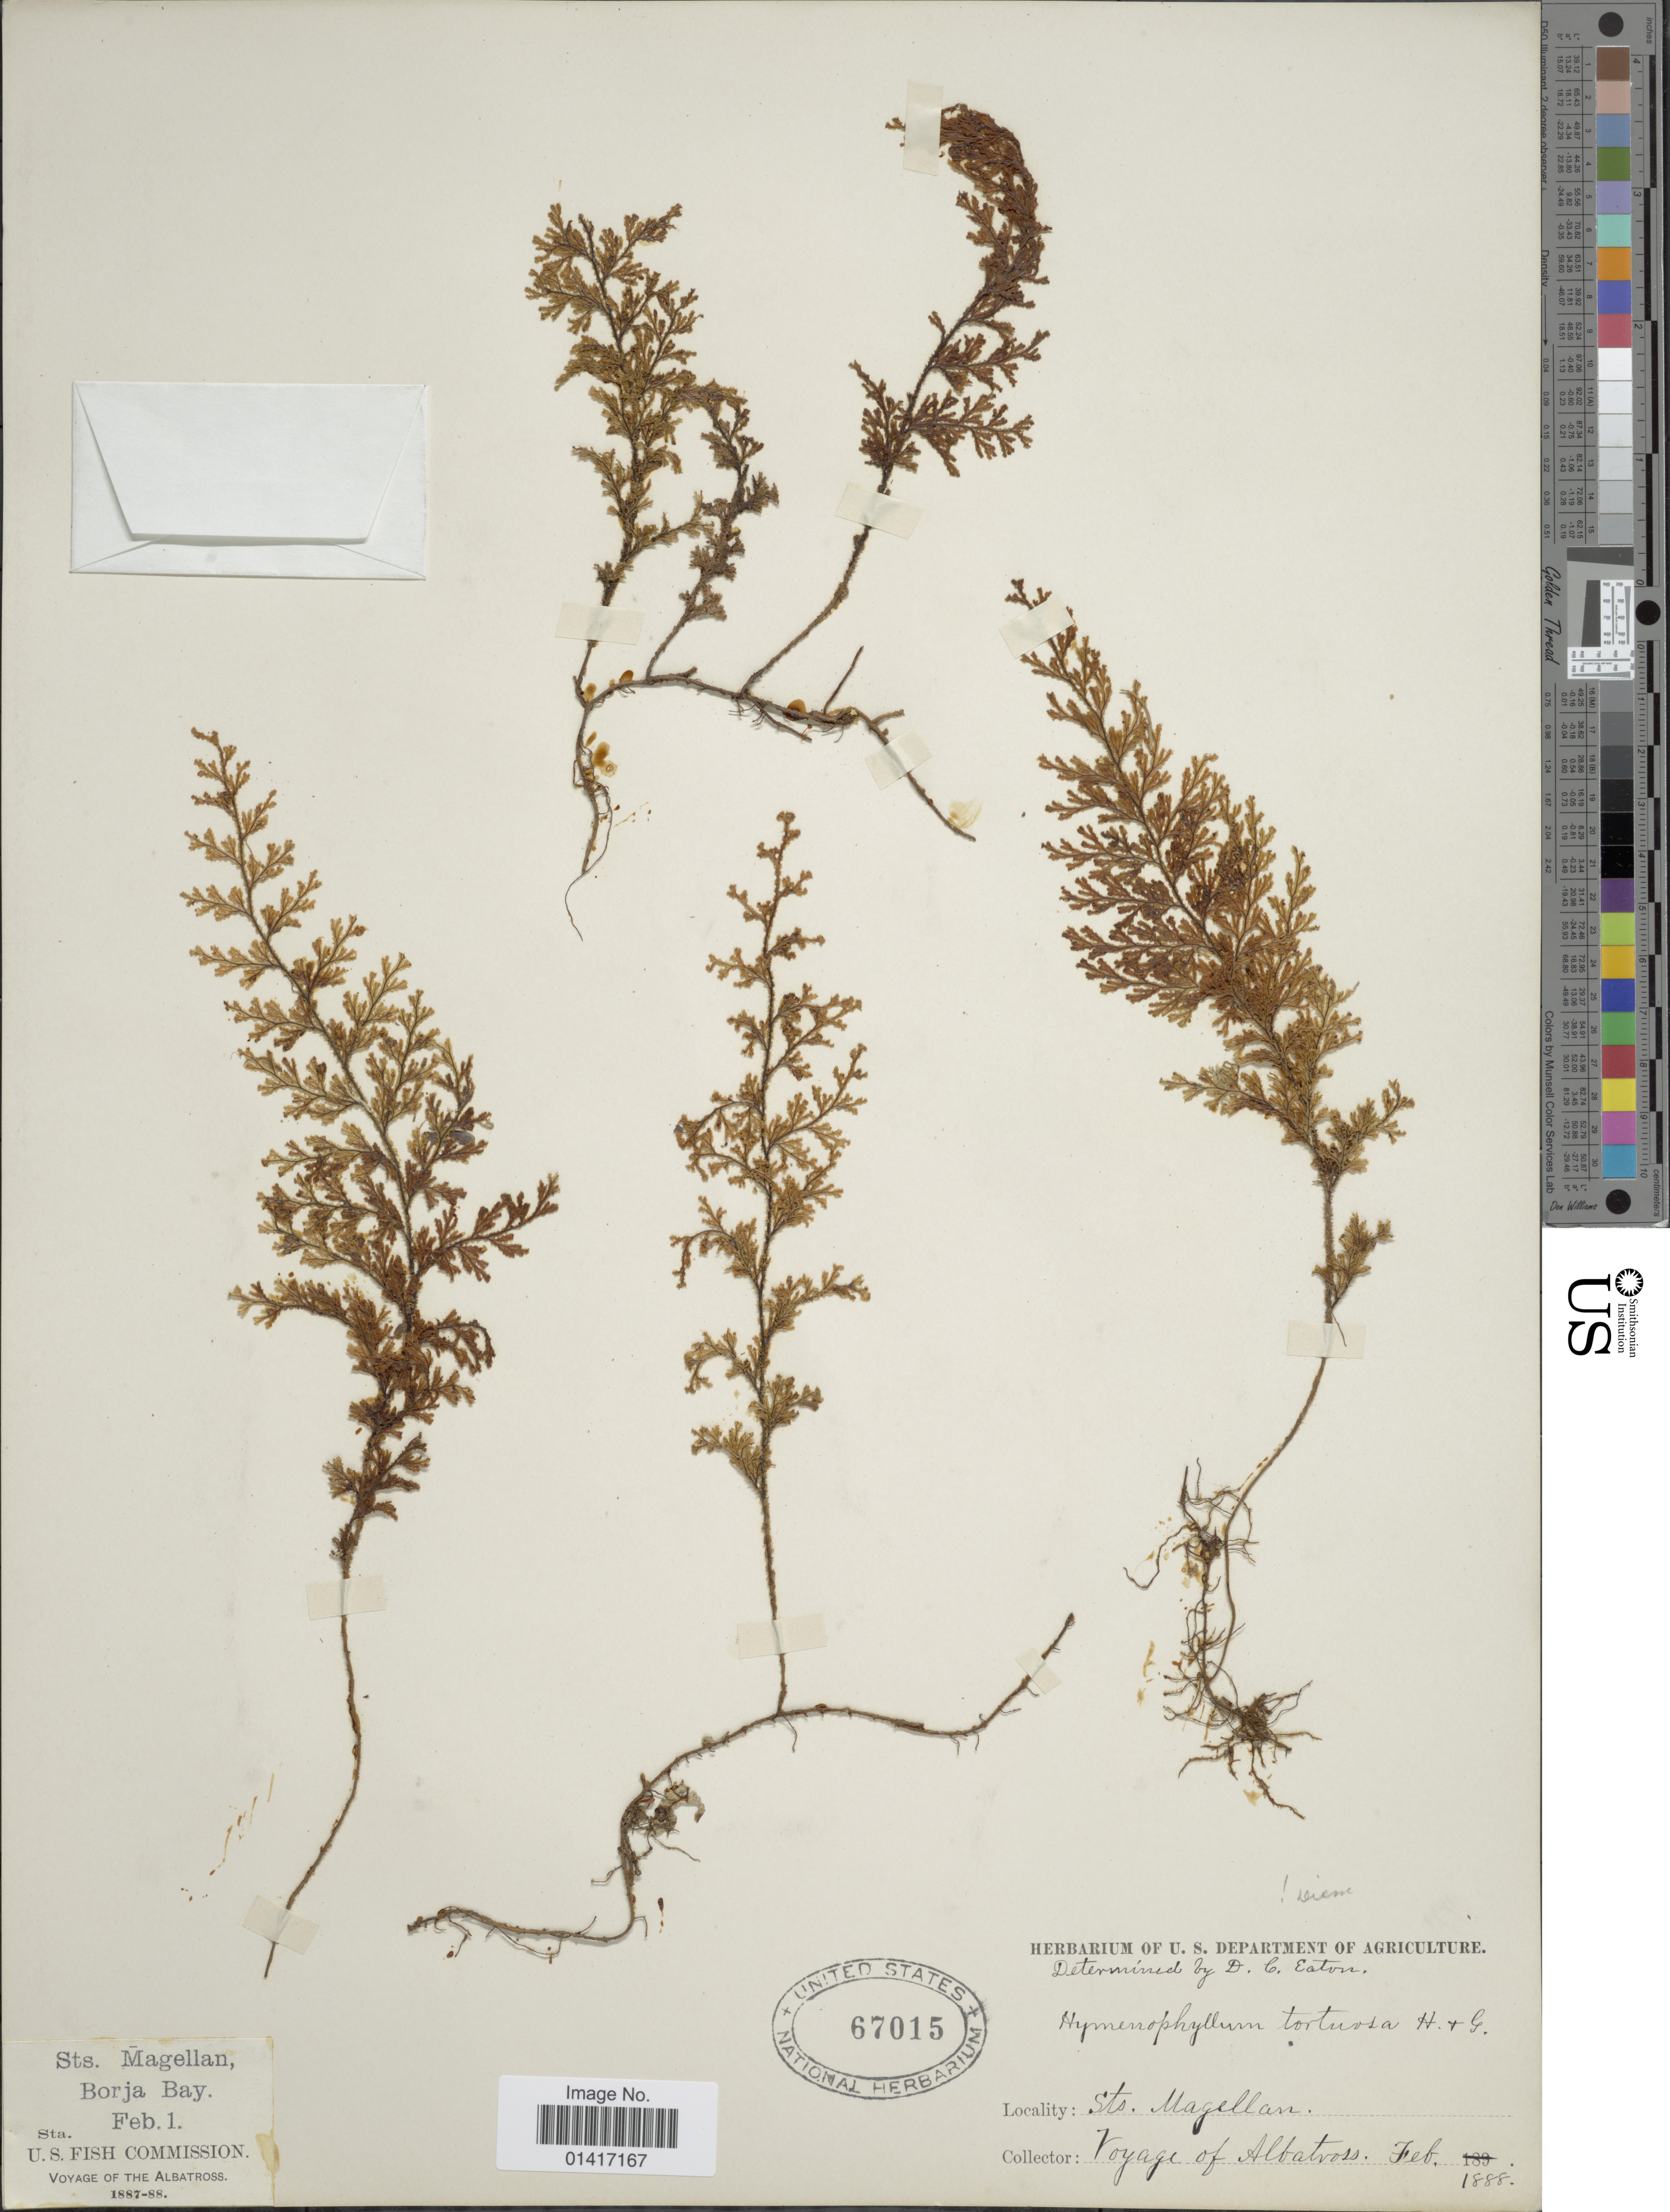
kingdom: Plantae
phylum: Tracheophyta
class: Polypodiopsida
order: Hymenophyllales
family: Hymenophyllaceae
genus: Hymenophyllum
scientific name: Hymenophyllum tortuosum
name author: Hook. & Grev.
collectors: Voyage of Albatross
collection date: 1888-02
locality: Sts. Magellan. Borja Bay.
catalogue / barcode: US 67015